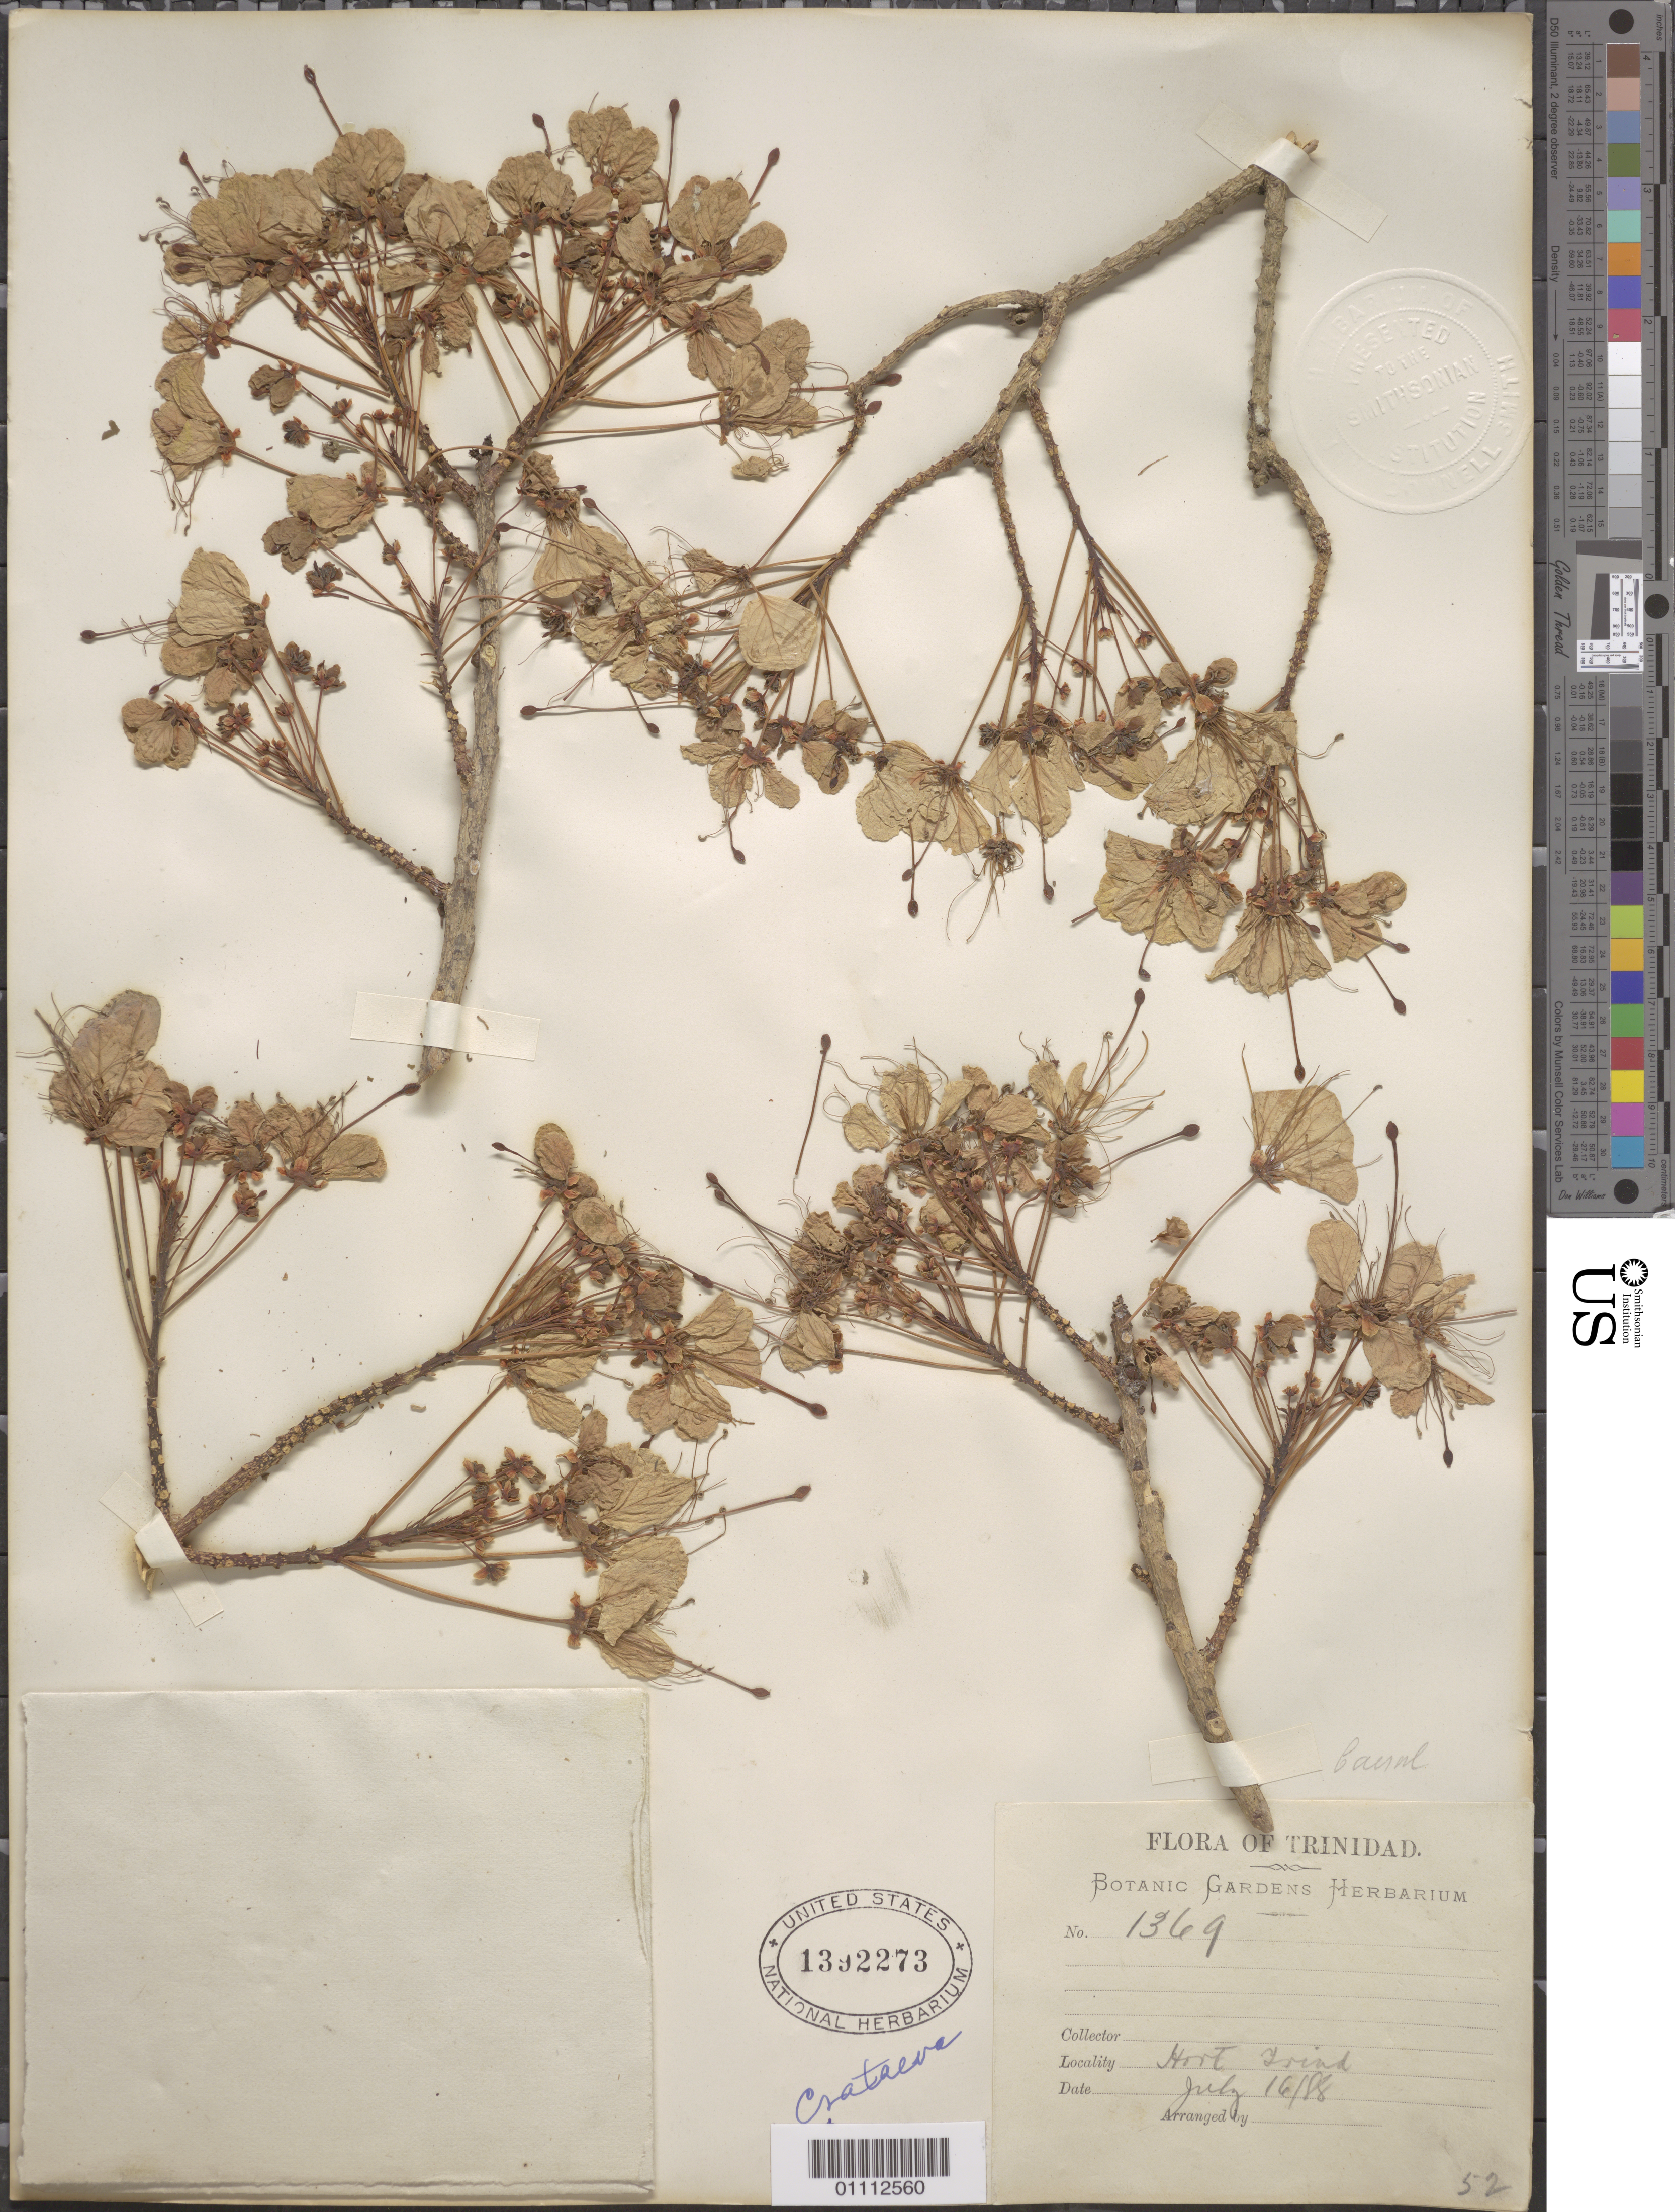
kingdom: Plantae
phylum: Tracheophyta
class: Magnoliopsida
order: Brassicales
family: Capparaceae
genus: Crateva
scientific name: Crateva tapia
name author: L.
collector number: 1369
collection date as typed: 16 Jul 1888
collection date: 1888-07-16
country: Trinidad and Tobago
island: Trinidad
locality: Hort Twin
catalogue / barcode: US 1392273